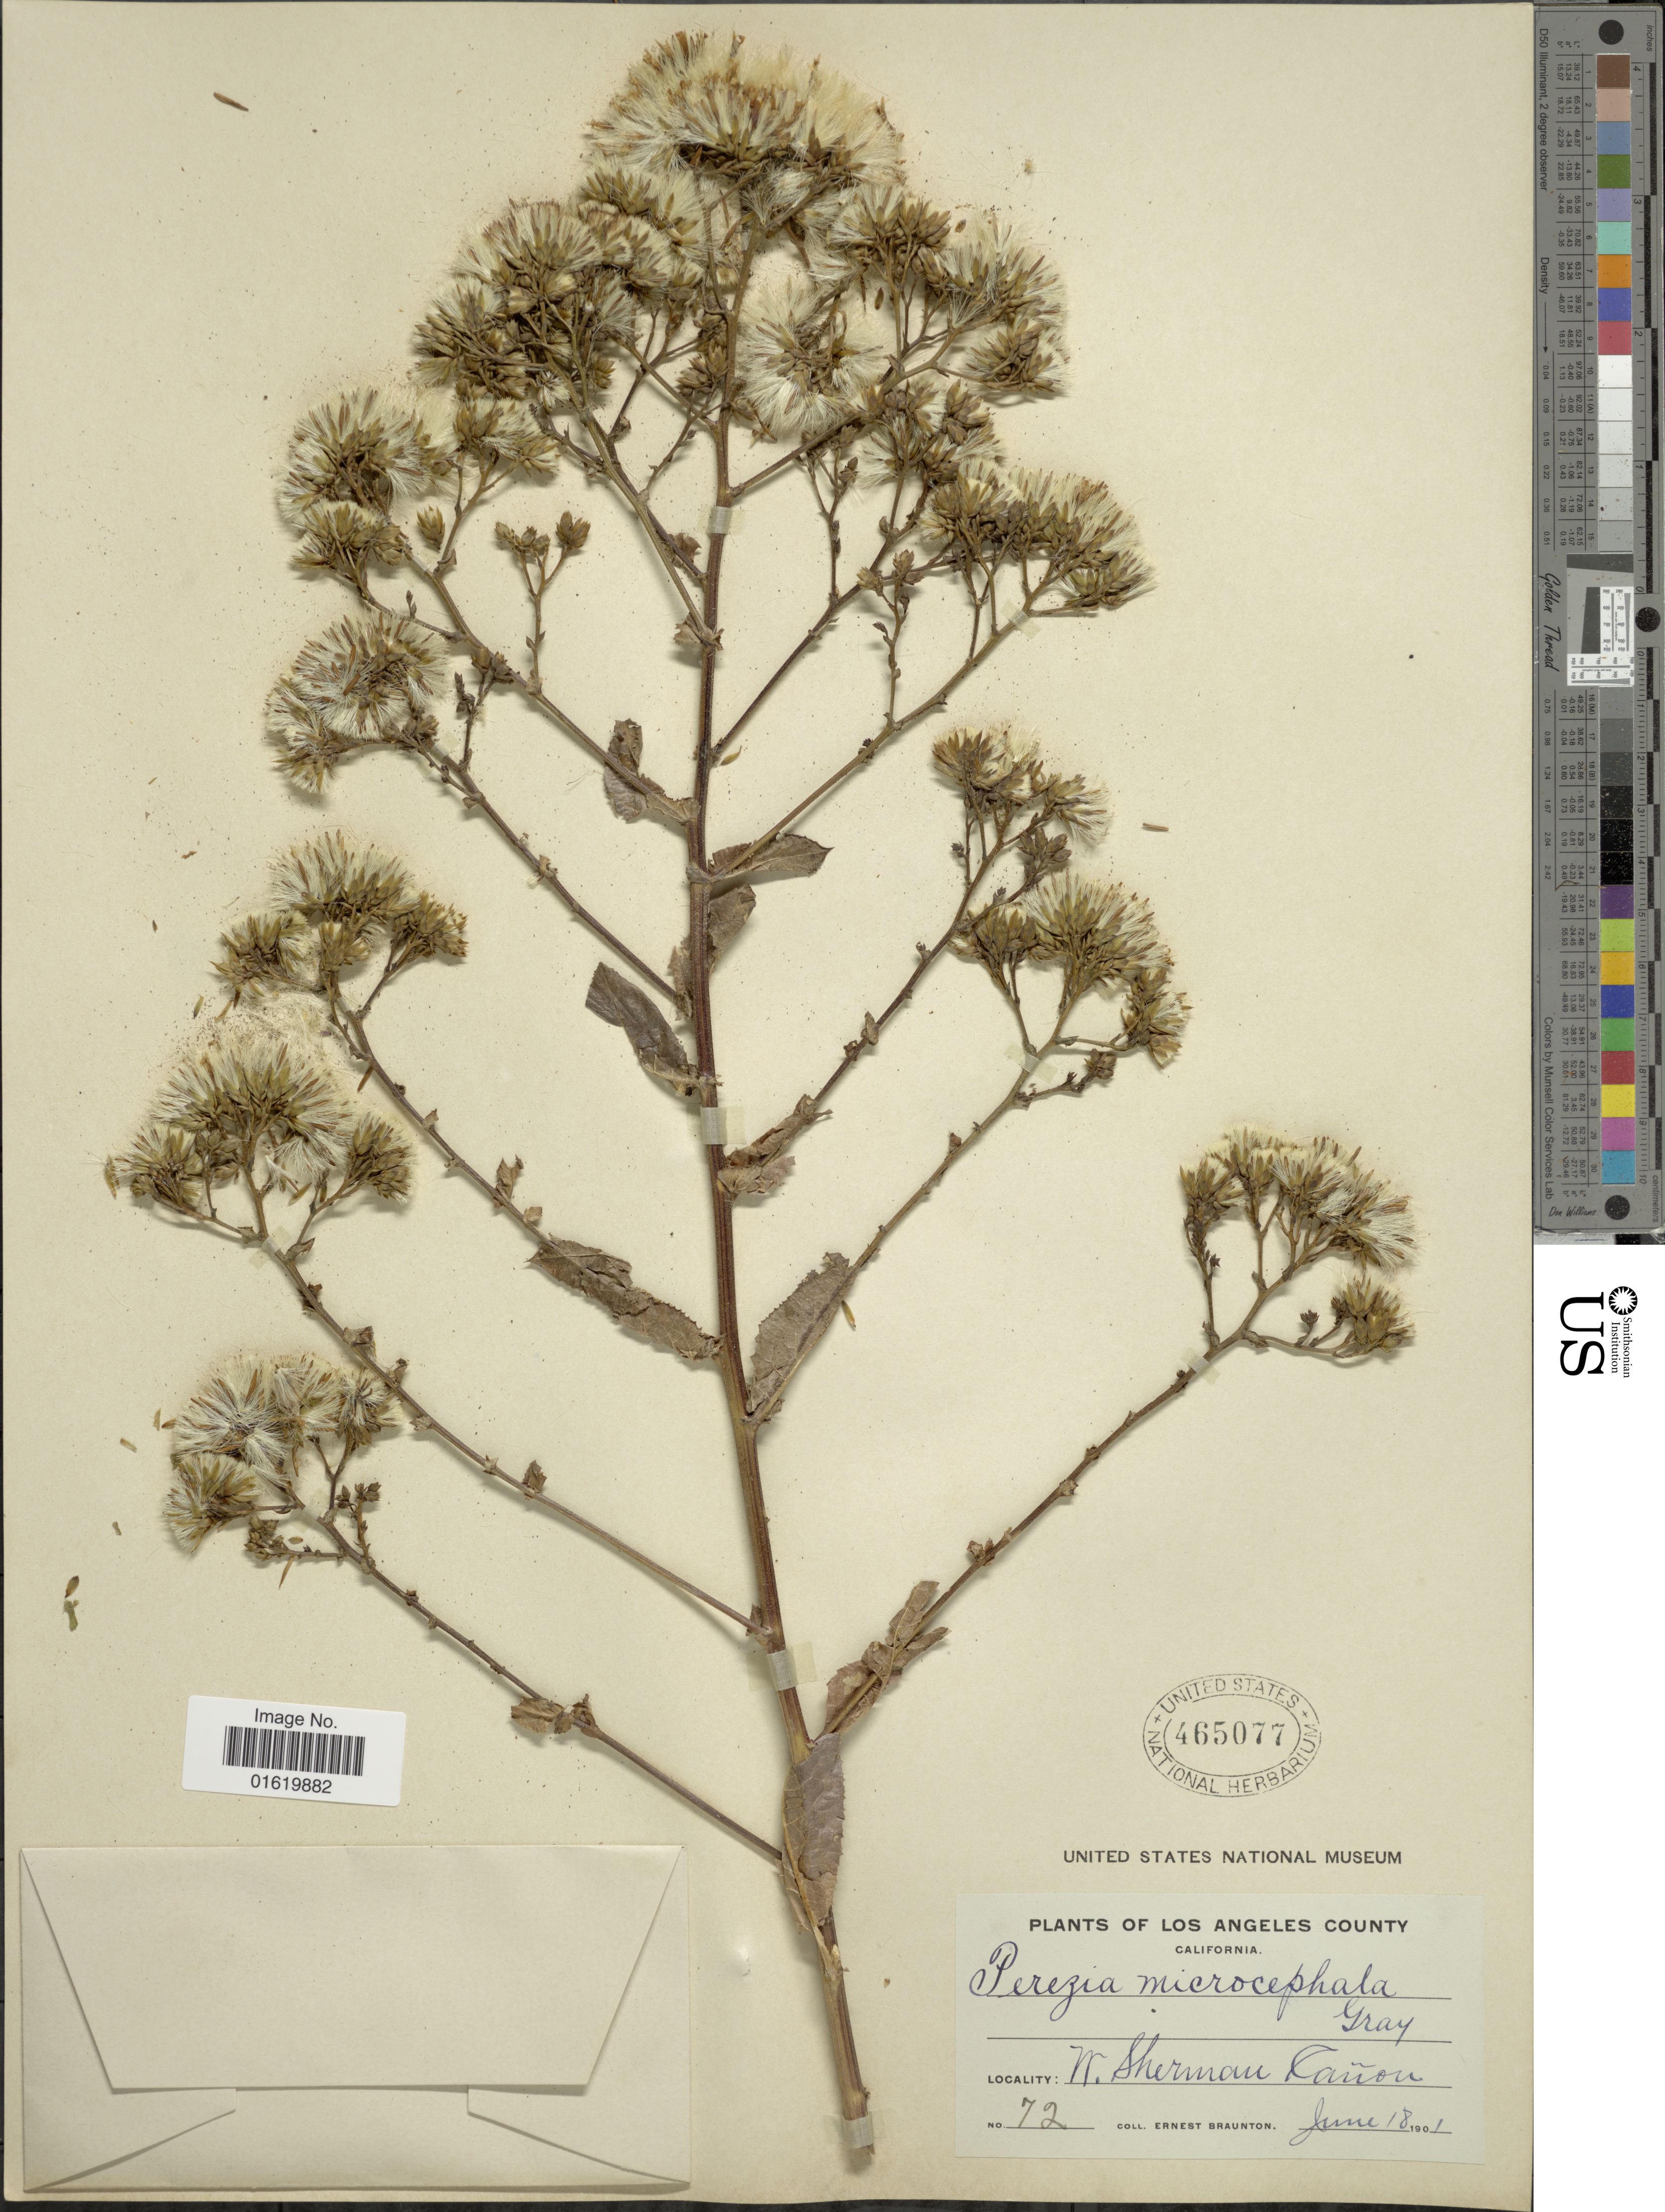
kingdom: Plantae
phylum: Tracheophyta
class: Magnoliopsida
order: Asterales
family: Asteraceae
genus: Acourtia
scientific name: Acourtia microcephala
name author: DC.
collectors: E. Braunton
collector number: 72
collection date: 1901-06-18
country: United States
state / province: California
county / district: Los Angeles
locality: Los Angeles County. W. Sherman Cañon.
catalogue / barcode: US 465077